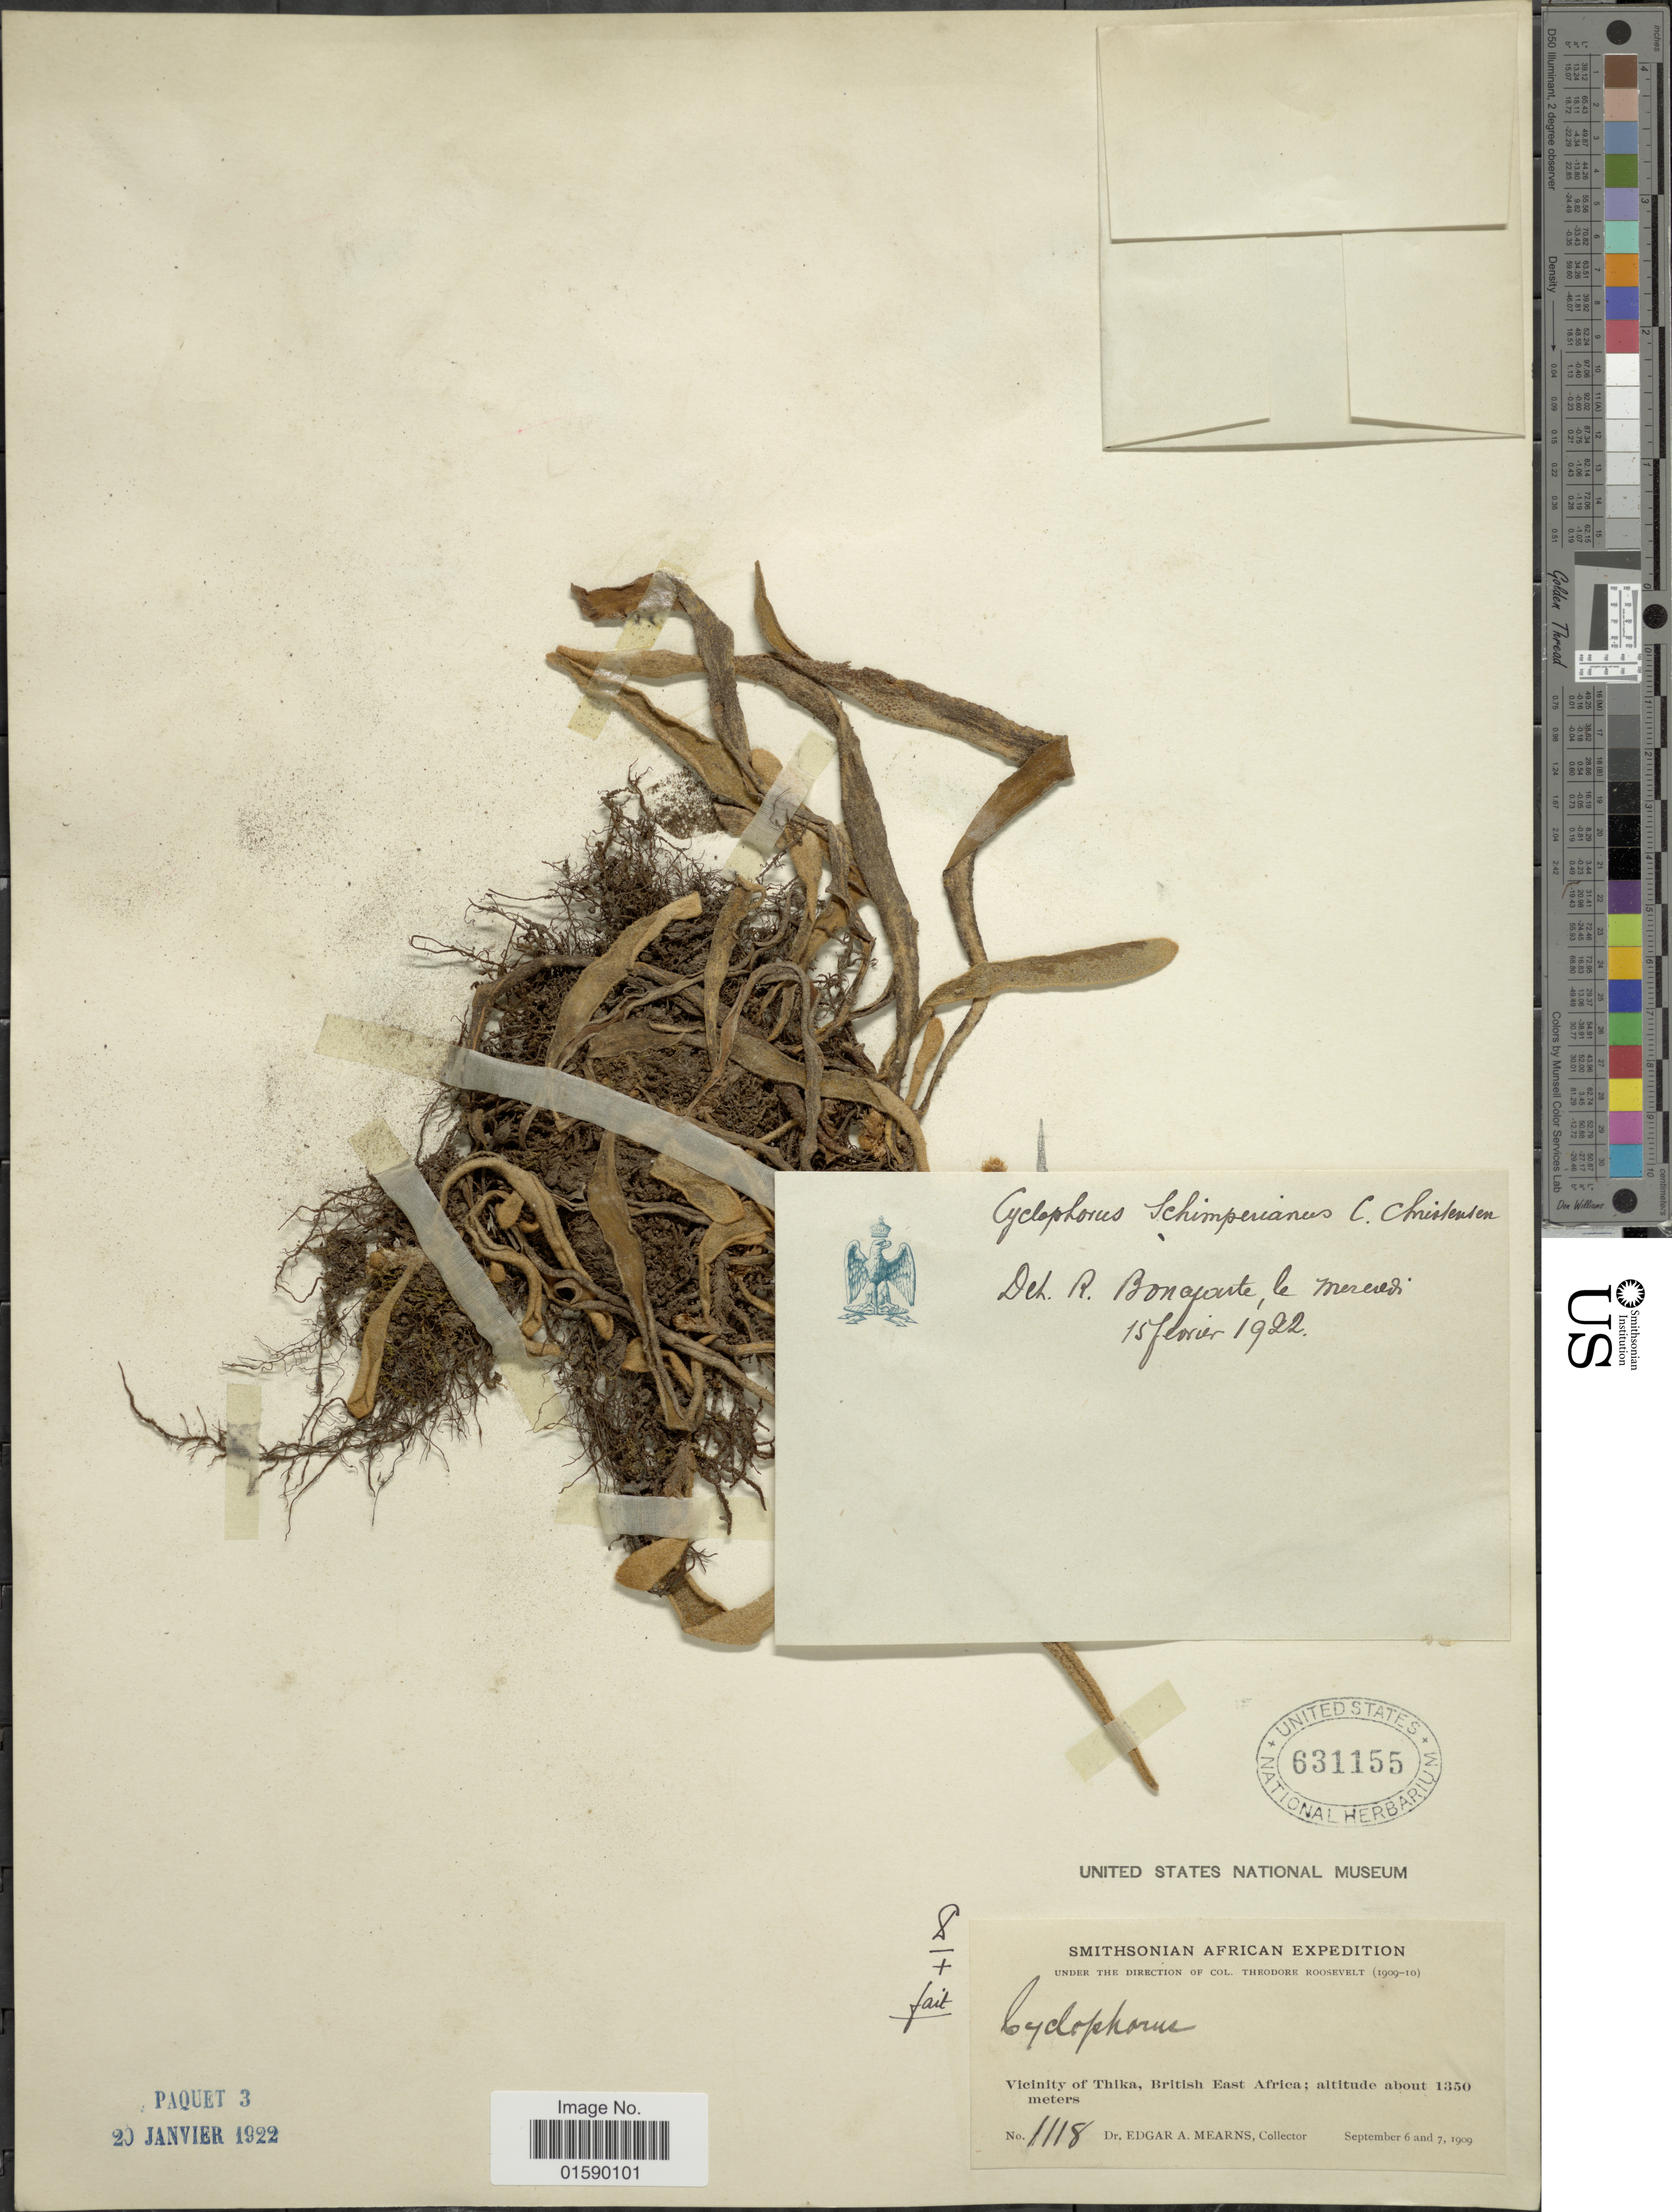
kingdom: Plantae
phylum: Tracheophyta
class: Polypodiopsida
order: Polypodiales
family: Polypodiaceae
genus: Pyrrosia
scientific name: Pyrrosia schimperiana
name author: (Mett. ex Kuhn) Alston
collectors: E. A. Mearns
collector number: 1118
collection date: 1909-09-06/1909-09-07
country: Kenya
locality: Vicinity of Thika, British East Africa.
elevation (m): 1350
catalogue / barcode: US 631155